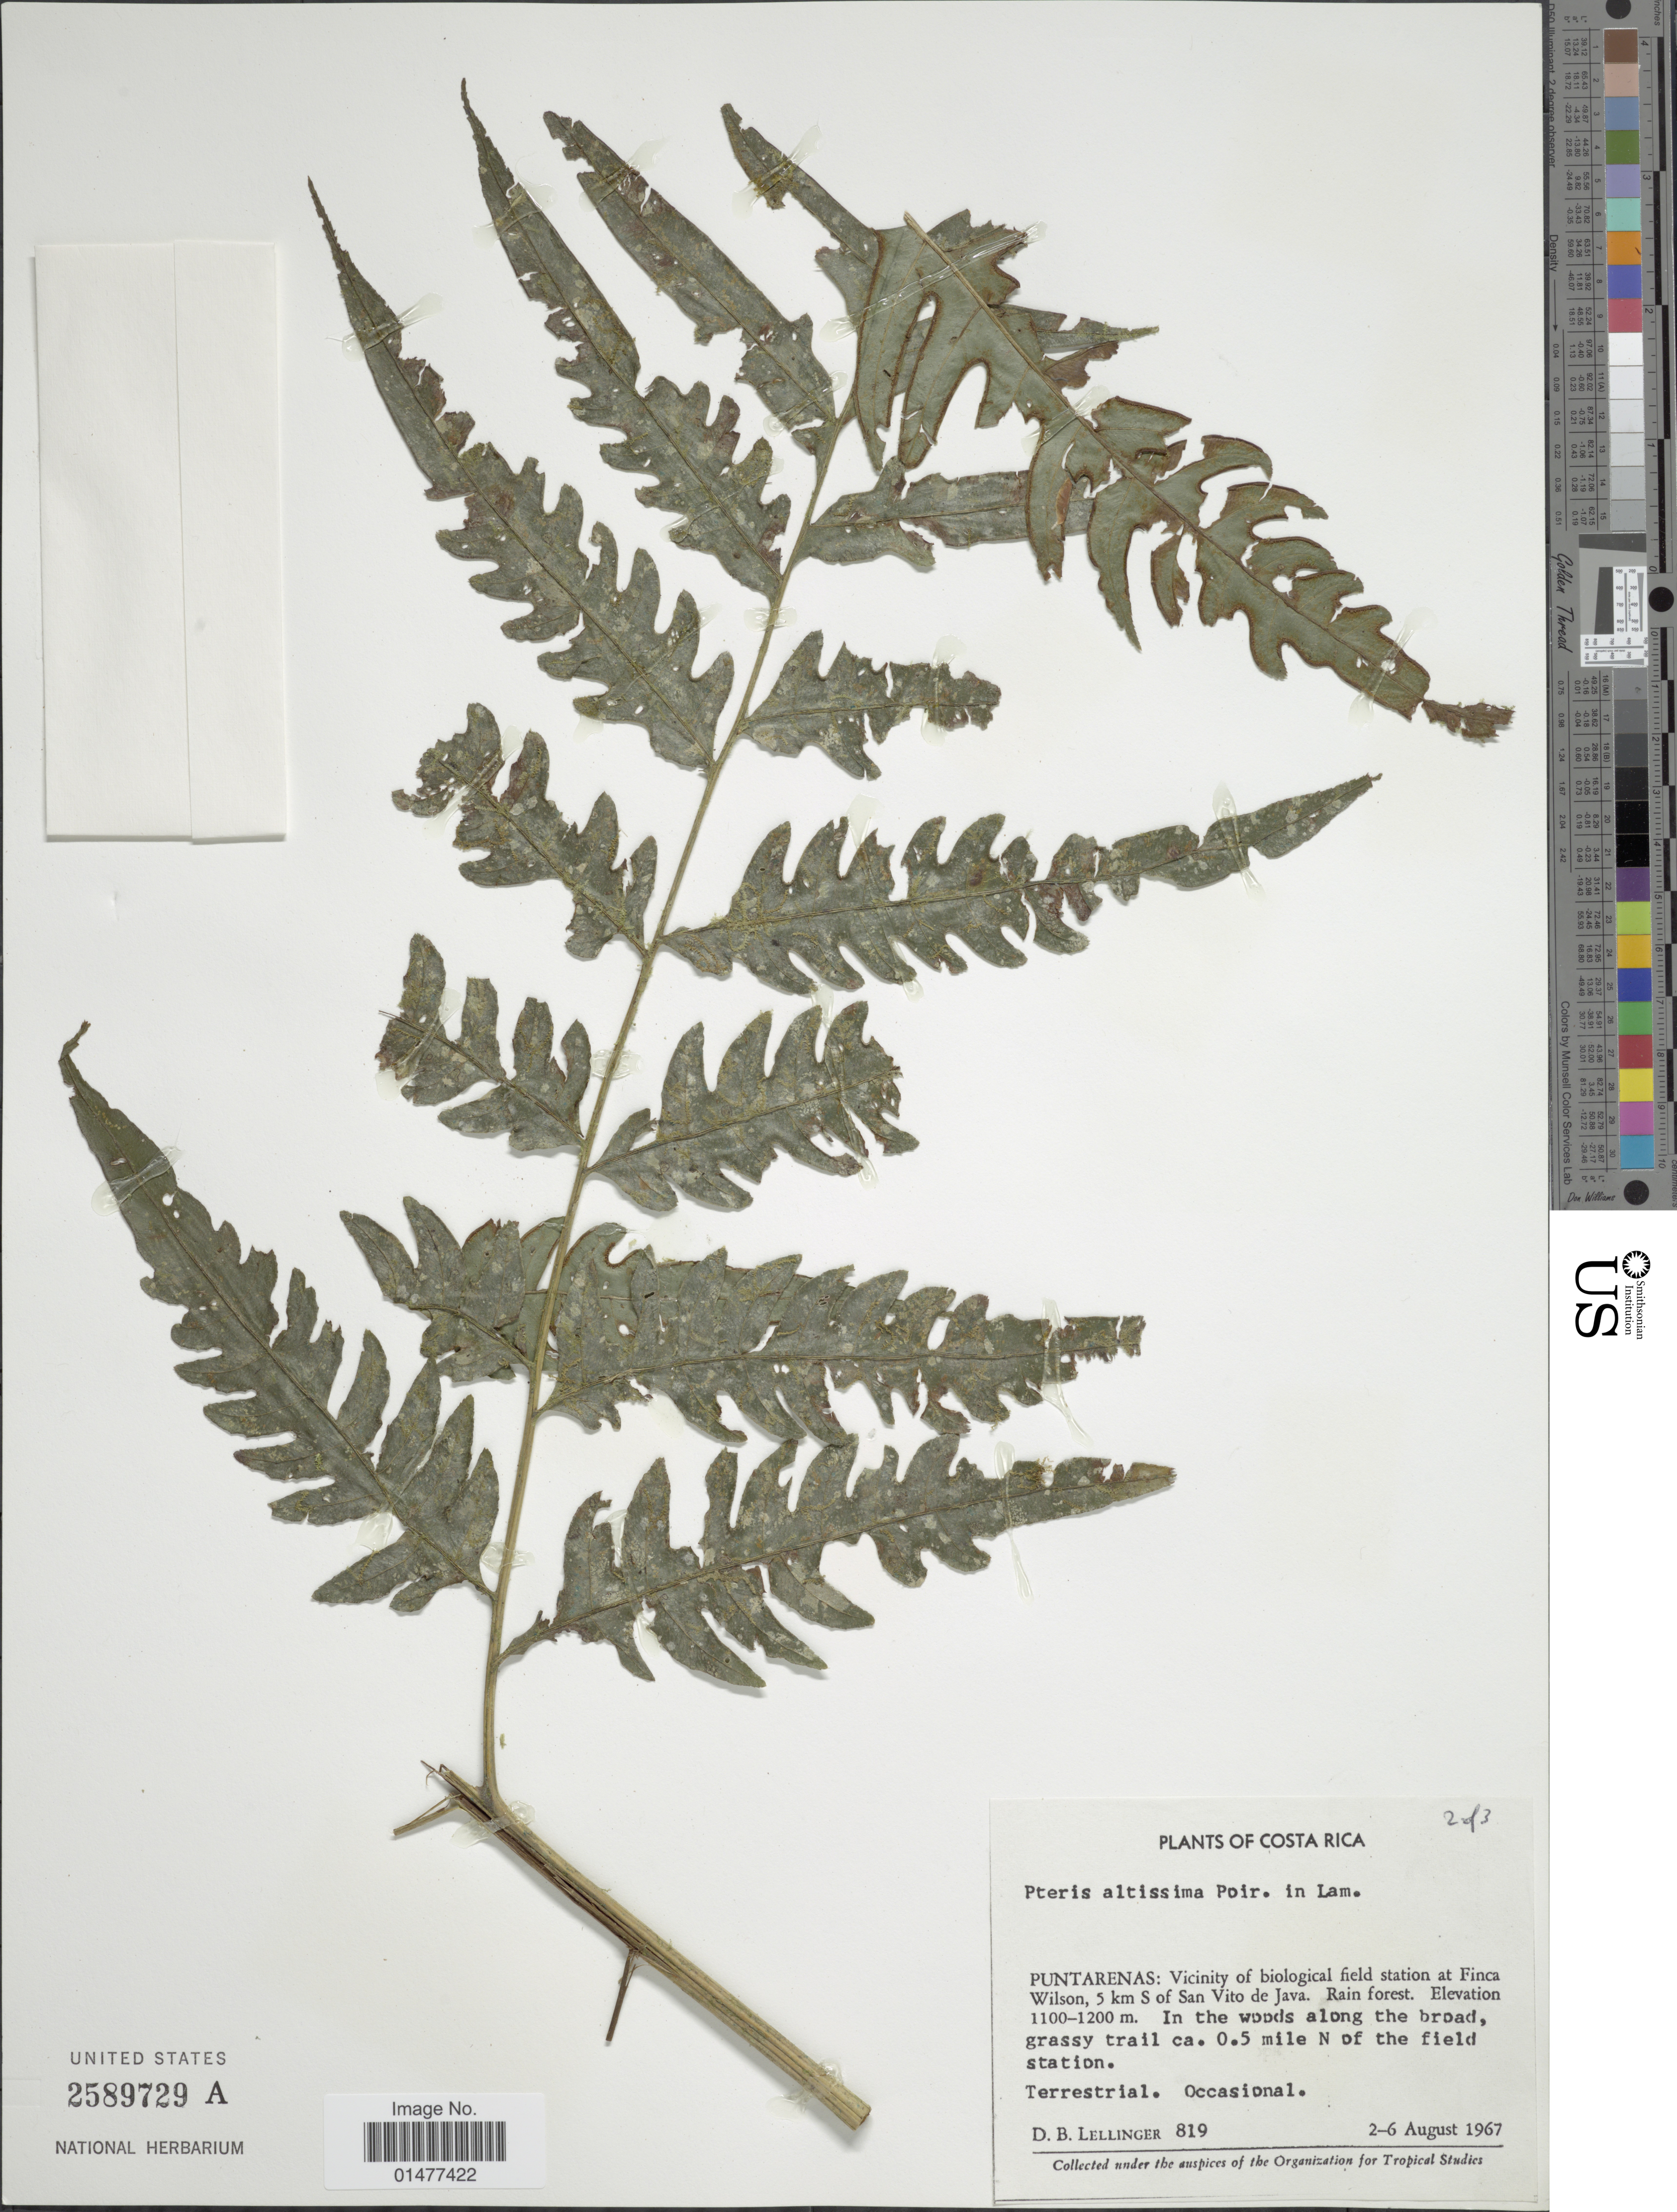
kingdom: Plantae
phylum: Tracheophyta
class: Polypodiopsida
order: Polypodiales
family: Pteridaceae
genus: Pteris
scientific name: Pteris altissima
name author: Poir.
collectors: D. B. Lellinger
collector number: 819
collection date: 1967-08-02/1967-08-06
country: Costa Rica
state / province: Puntarenas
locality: Plants of Costa Rica, Vicinity of bioligical field station at Finca Wilson, 5 km S of Sanvito de Java. Rain forest. In the woods along the broad grassy trail ca. 0.5 mile N of the field station. Terrestrial. Occasional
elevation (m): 1100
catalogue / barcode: US 2589729A